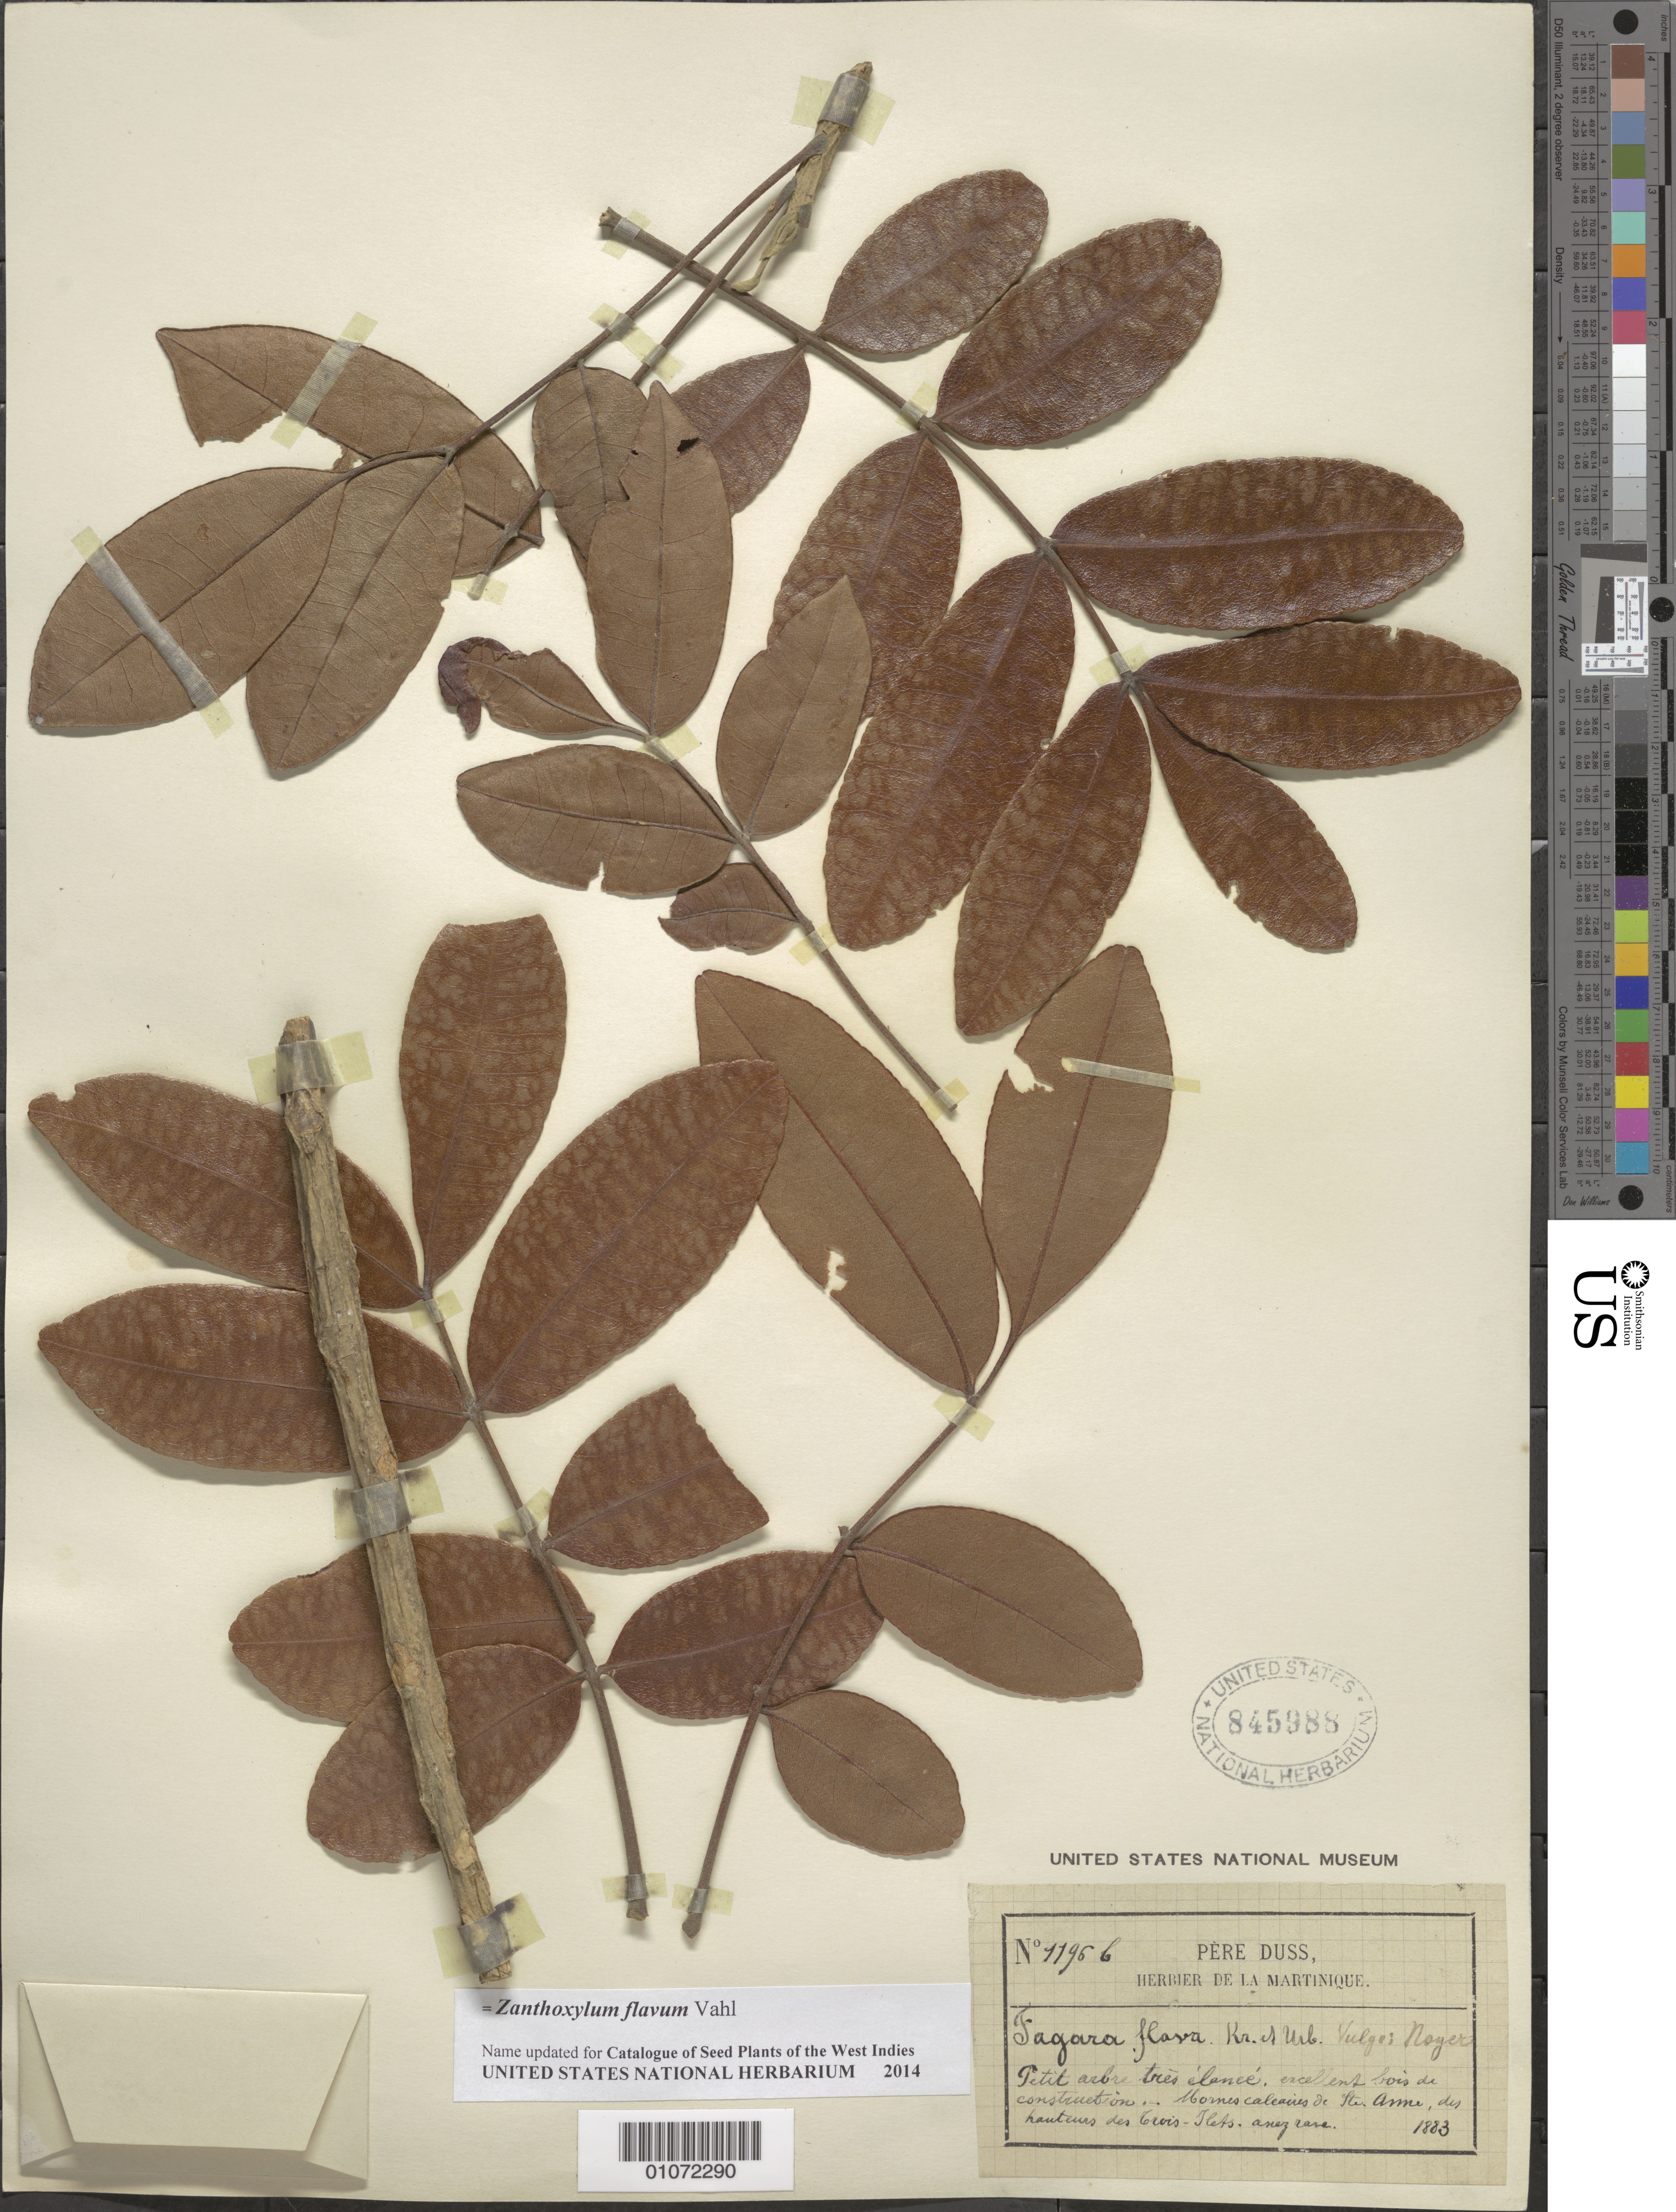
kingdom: Plantae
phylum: Tracheophyta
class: Magnoliopsida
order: Sapindales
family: Rutaceae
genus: Zanthoxylum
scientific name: Zanthoxylum flavum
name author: Vahl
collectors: Père Duss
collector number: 1196 b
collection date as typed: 1883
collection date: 1883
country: Martinique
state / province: Le Marin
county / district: Sainte-Anne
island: Martinique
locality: Mones caleaius de St. Anne, des hauteurs des Crois-Jlets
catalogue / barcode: US 845988